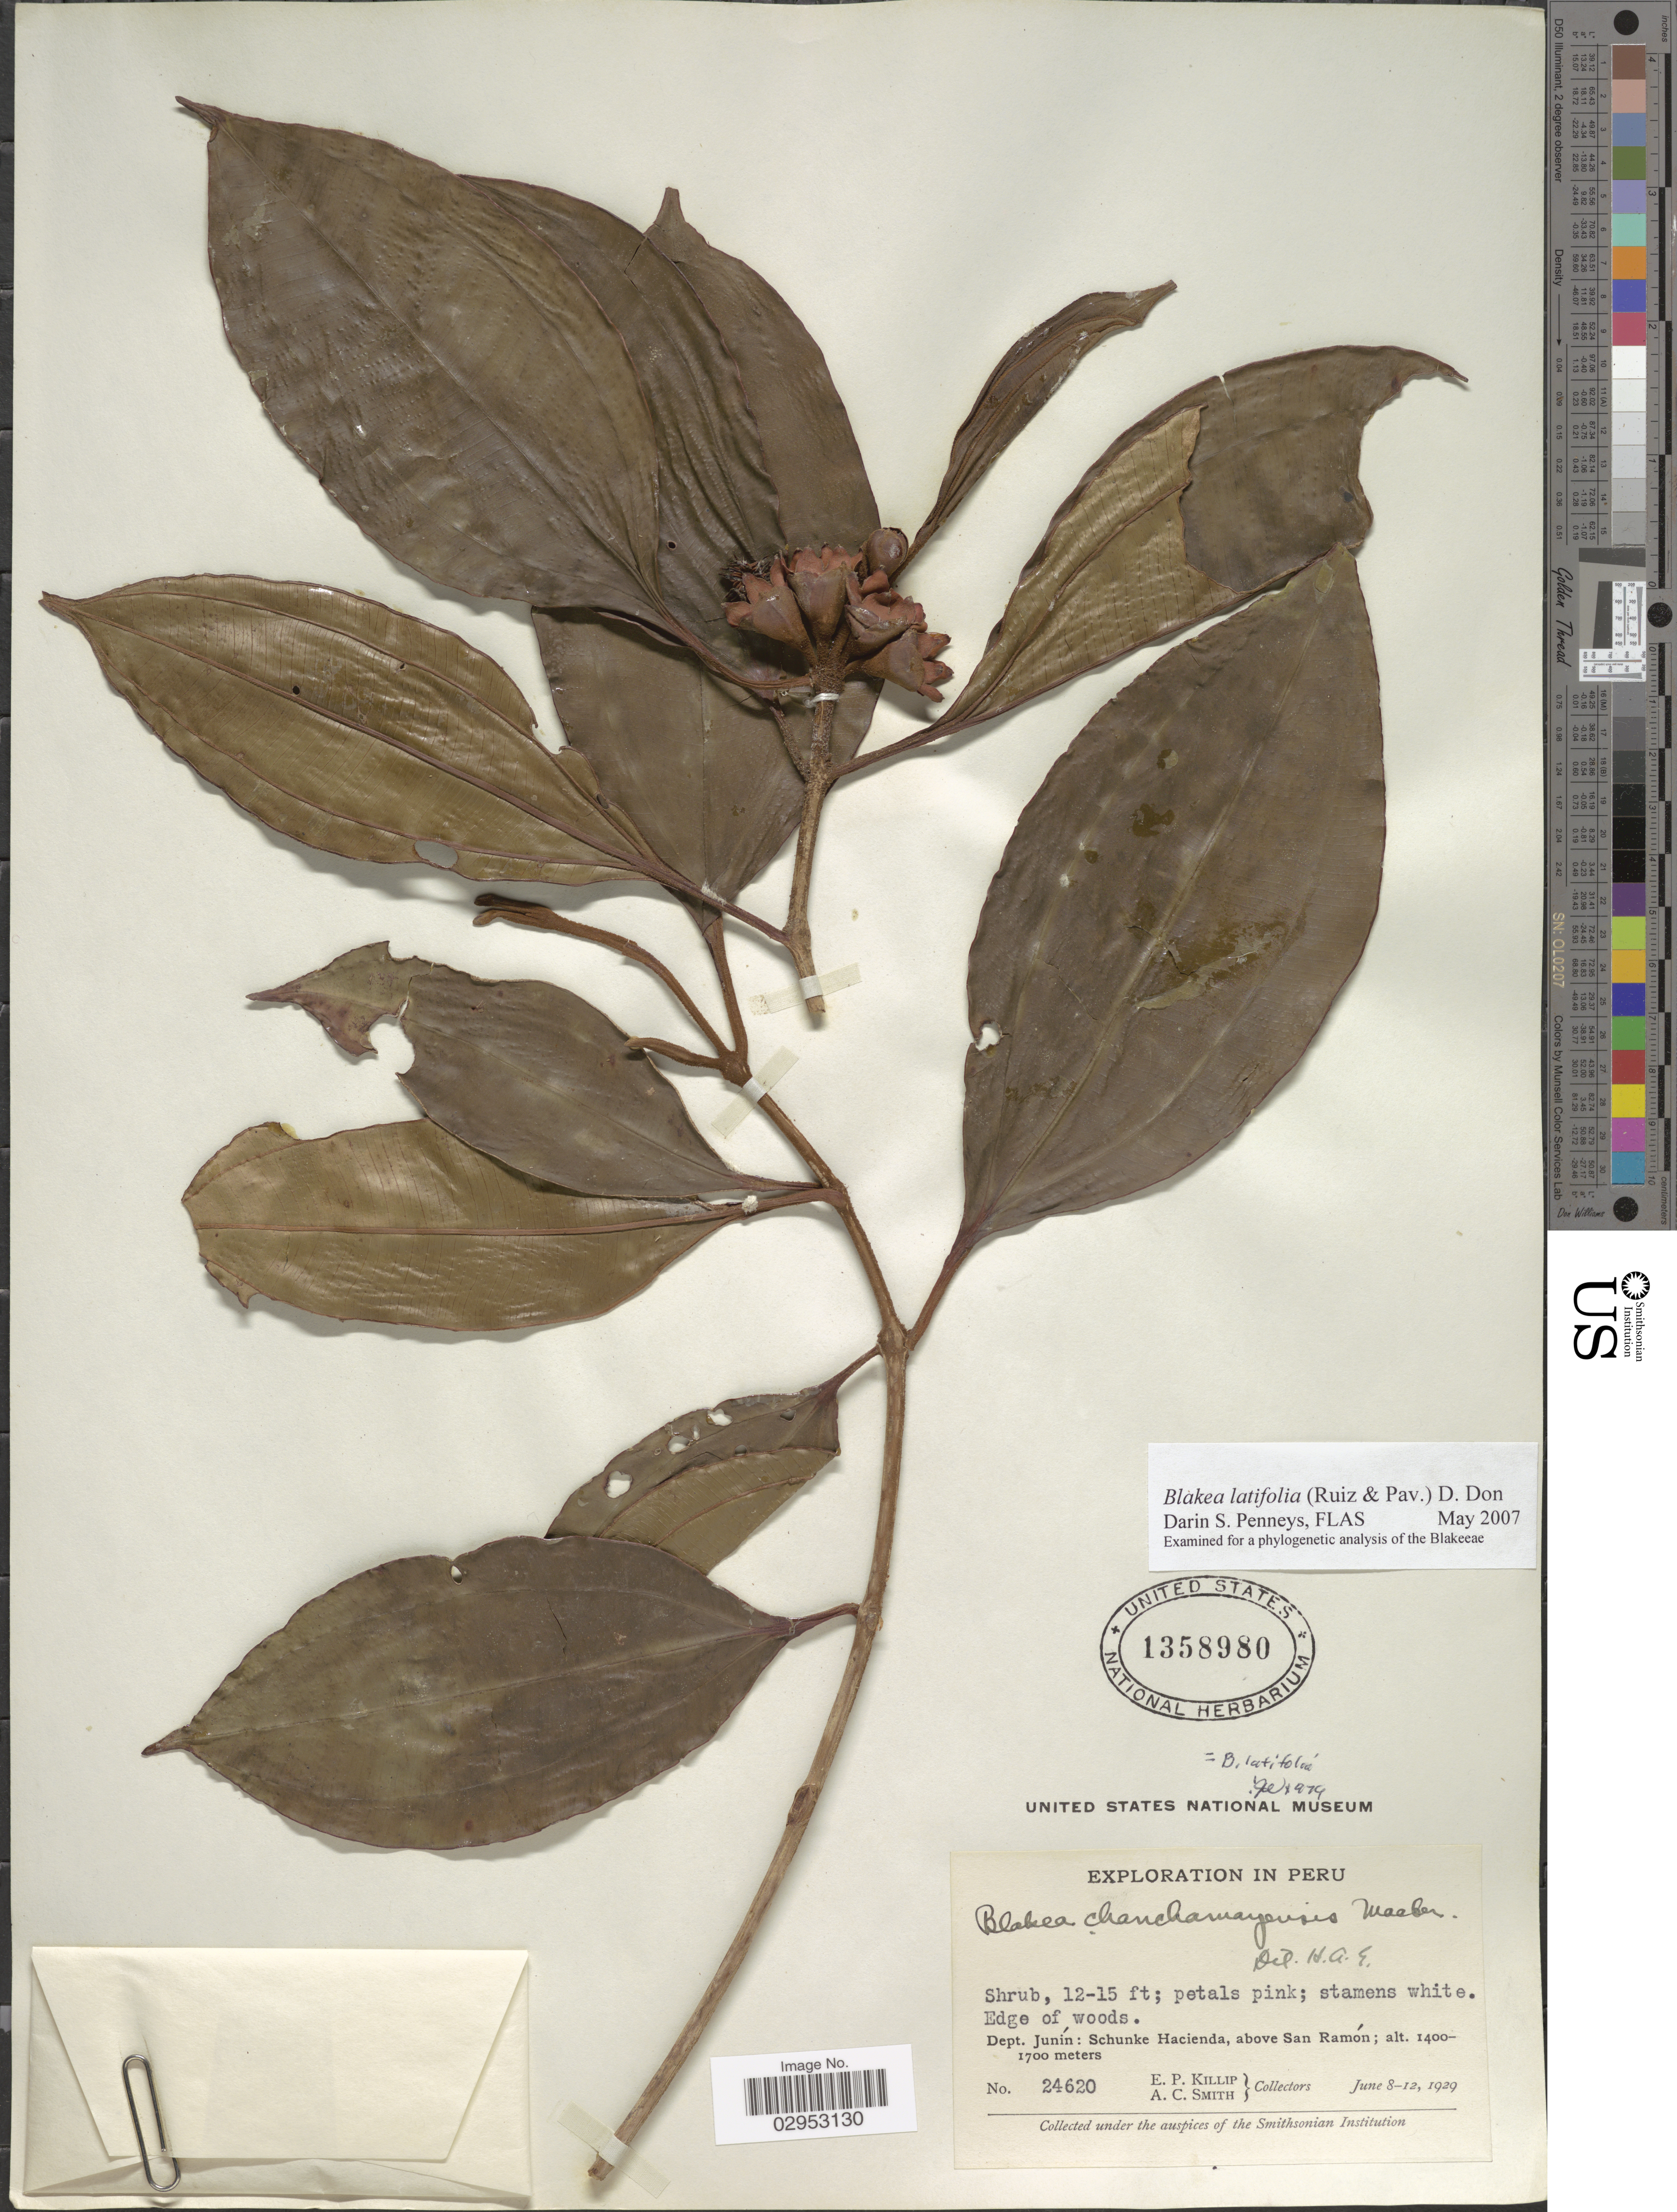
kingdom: Plantae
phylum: Tracheophyta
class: Magnoliopsida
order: Myrtales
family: Melastomataceae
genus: Blakea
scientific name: Blakea latifolia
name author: D. Don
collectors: E. P. Killip & A. C. Smith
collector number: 24620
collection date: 1929-06-08/1929-06-12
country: Peru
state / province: Junín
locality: Dept. Junín: Schunke Hacienda, above San Ramón.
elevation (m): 1400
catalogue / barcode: US 1358980